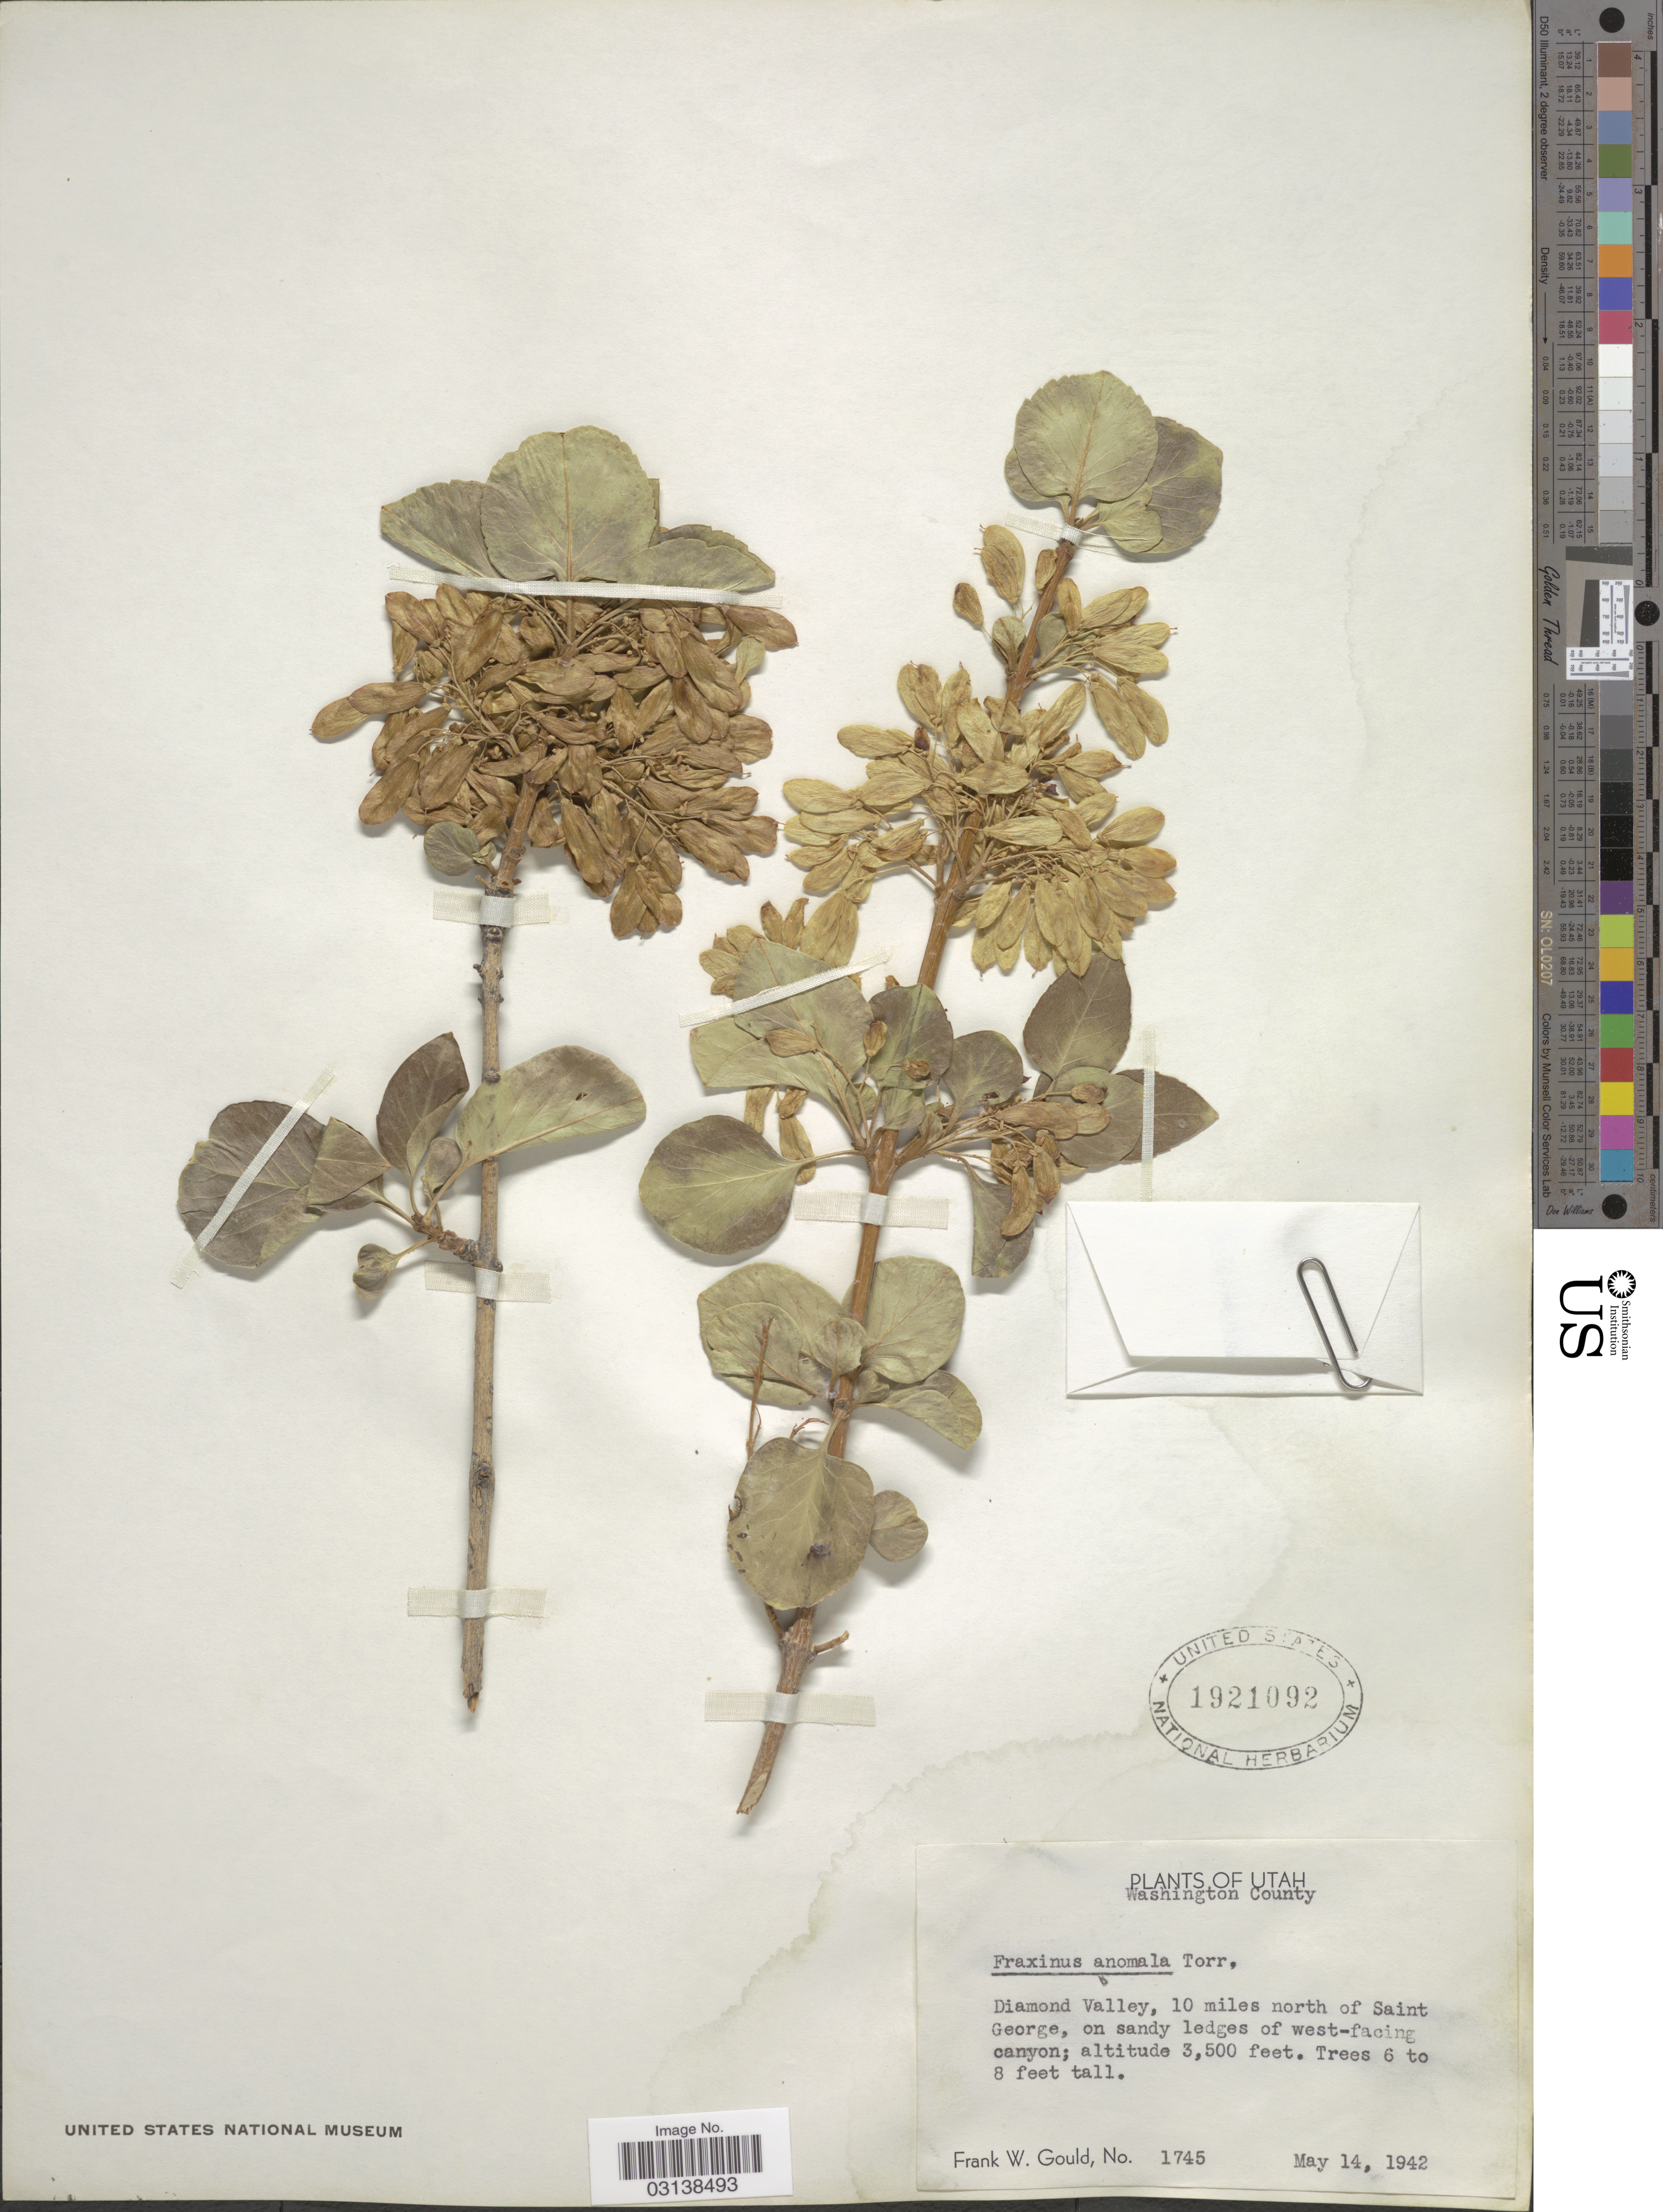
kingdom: Plantae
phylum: Tracheophyta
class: Magnoliopsida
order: Lamiales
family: Oleaceae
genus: Fraxinus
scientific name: Fraxinus anomala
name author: Torr. ex S. Watson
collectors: F. W. Gould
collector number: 1745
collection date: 1942-05-14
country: United States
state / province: Utah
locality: Washington County, Diamond Valley, 10 miles north of Saint George, on sandy ledges of west-facing canyon.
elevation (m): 1067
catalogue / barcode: US 1921092